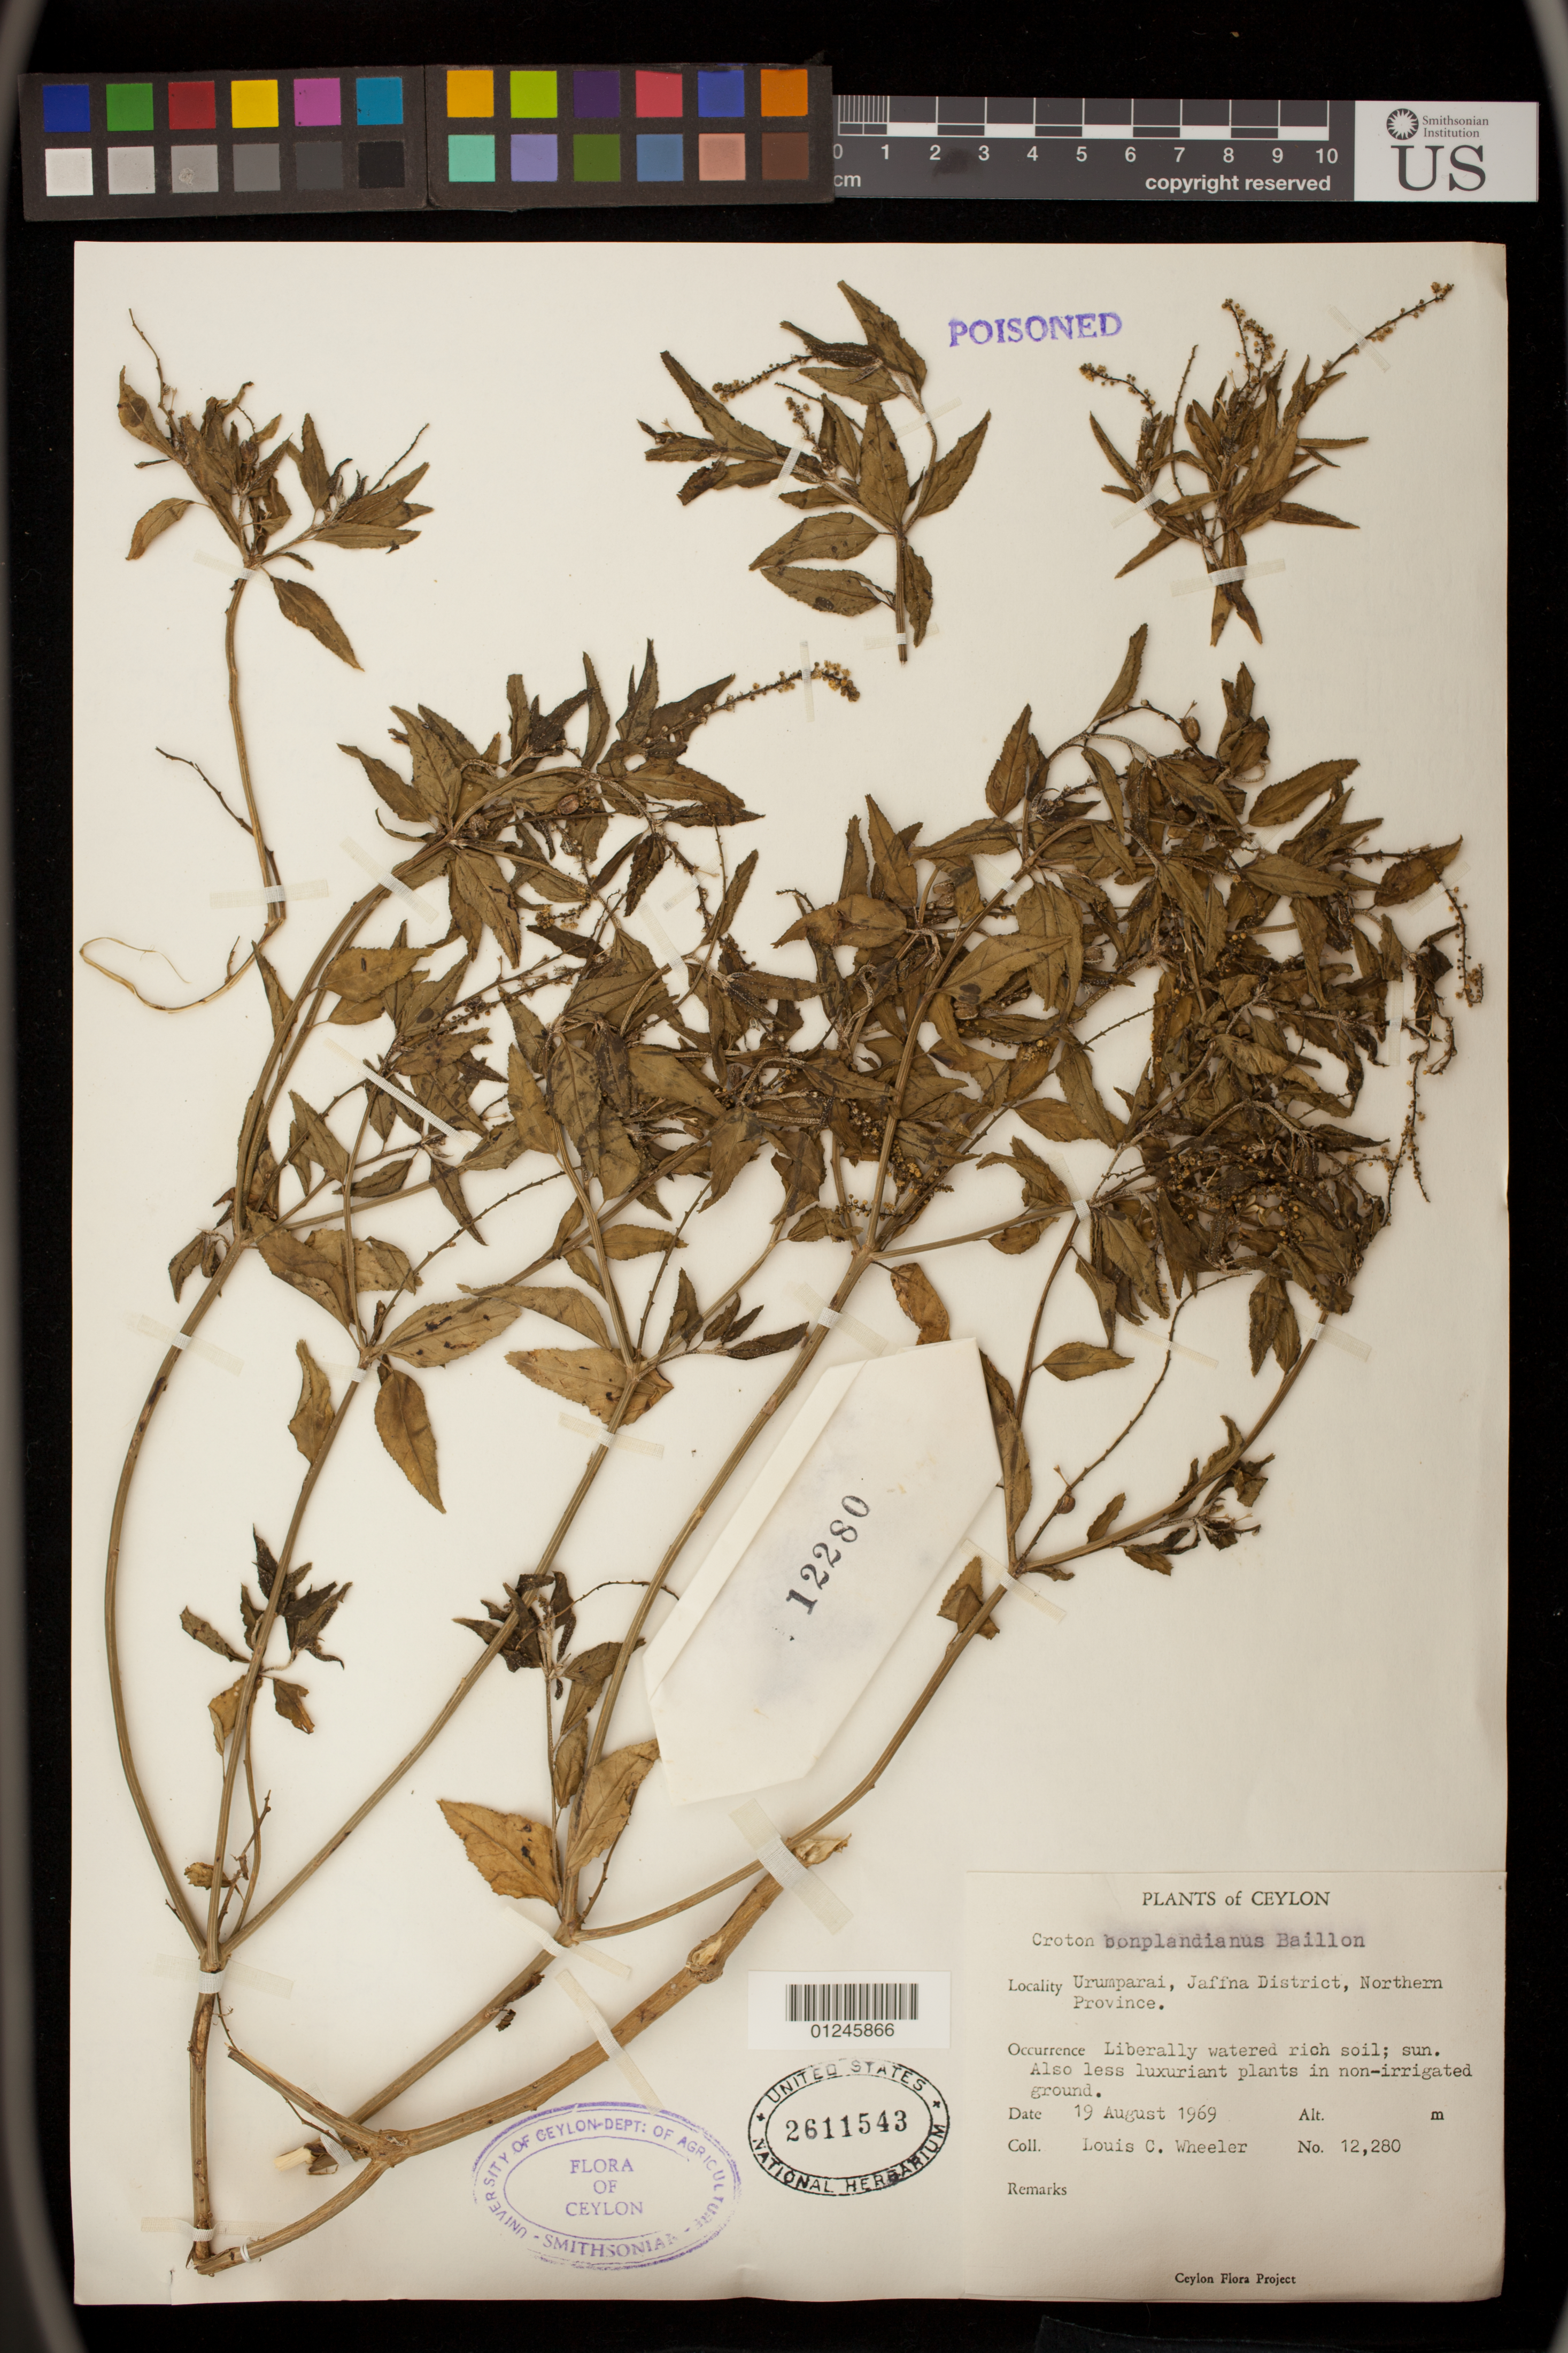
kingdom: Plantae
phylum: Tracheophyta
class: Magnoliopsida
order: Malpighiales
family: Euphorbiaceae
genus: Croton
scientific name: Croton bonplandianus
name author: Baill.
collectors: L. C. Wheeler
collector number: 12280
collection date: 1969-08-19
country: Sri Lanka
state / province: Northern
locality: Urumparai, Jaffna District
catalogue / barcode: US 2611543